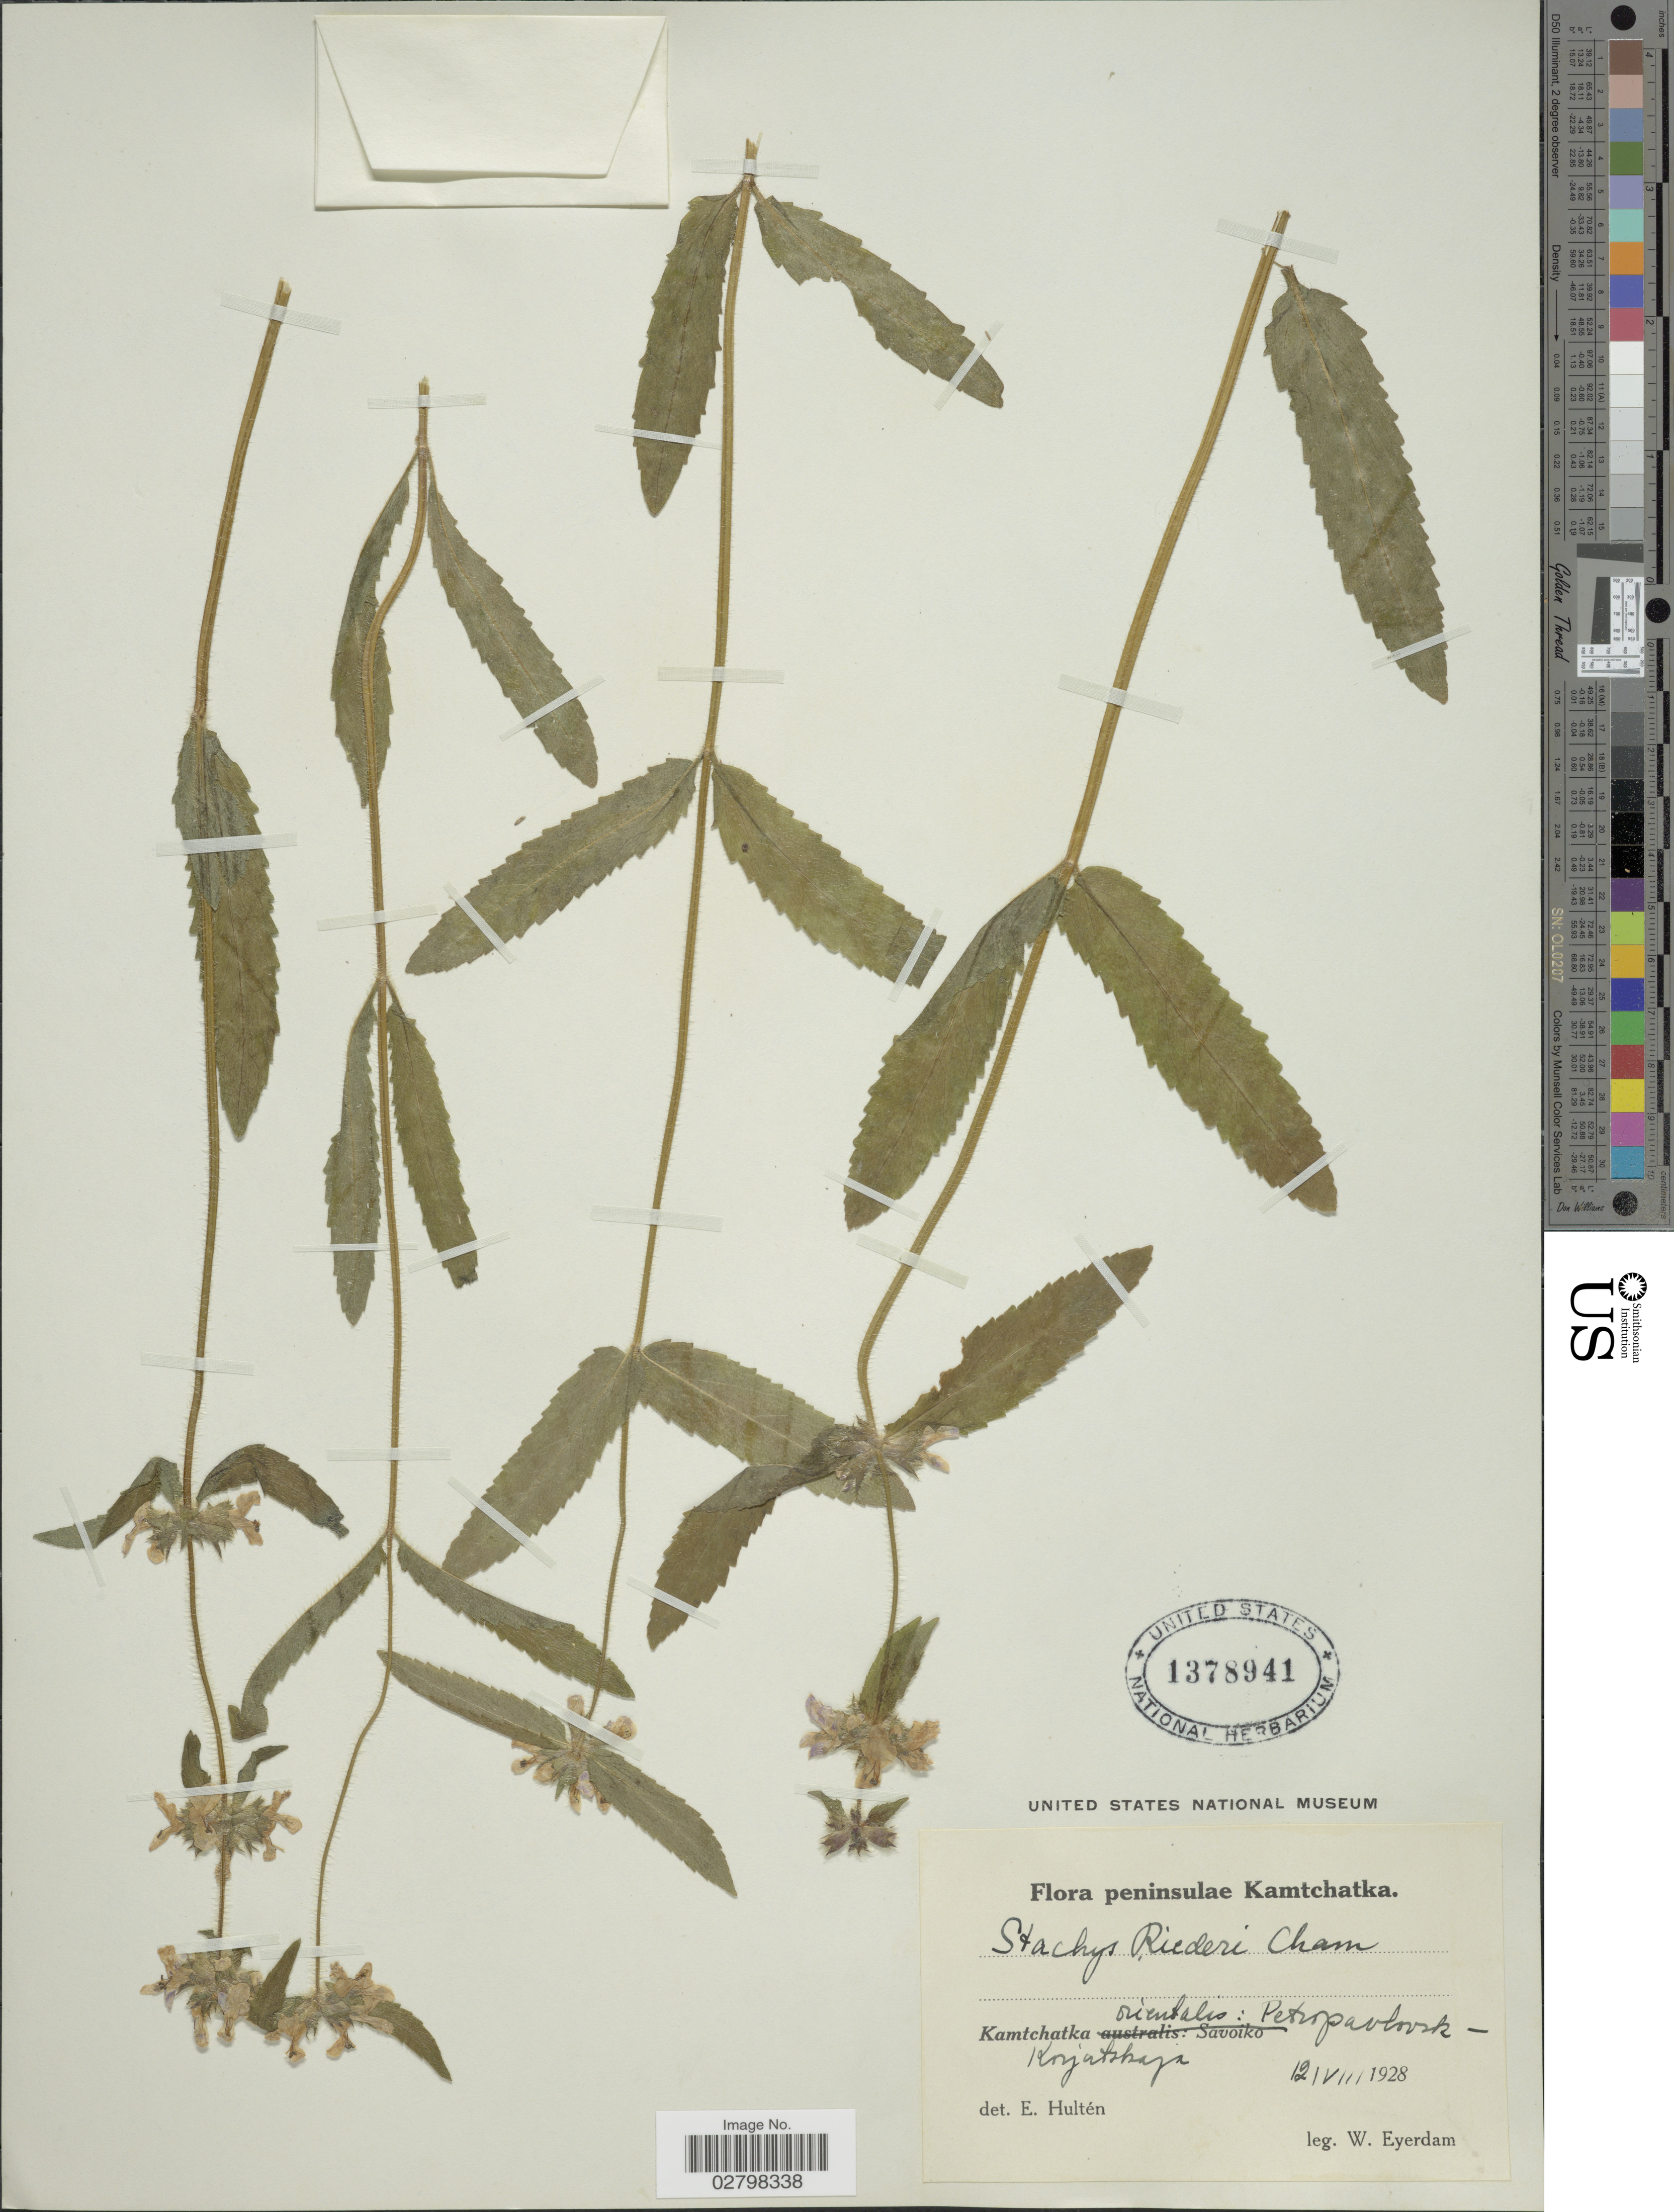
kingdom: Plantae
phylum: Tracheophyta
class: Magnoliopsida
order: Lamiales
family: Lamiaceae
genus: Stachys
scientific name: Stachys riederi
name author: Cham.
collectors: W. J. Eyerdam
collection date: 1928-07-12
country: Russian Federation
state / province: Kamchatka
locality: Peninsulae Kamtchatka. Kamtchatka orientalis: Petropavlovsk-Koyatshaja.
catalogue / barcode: US 1378941